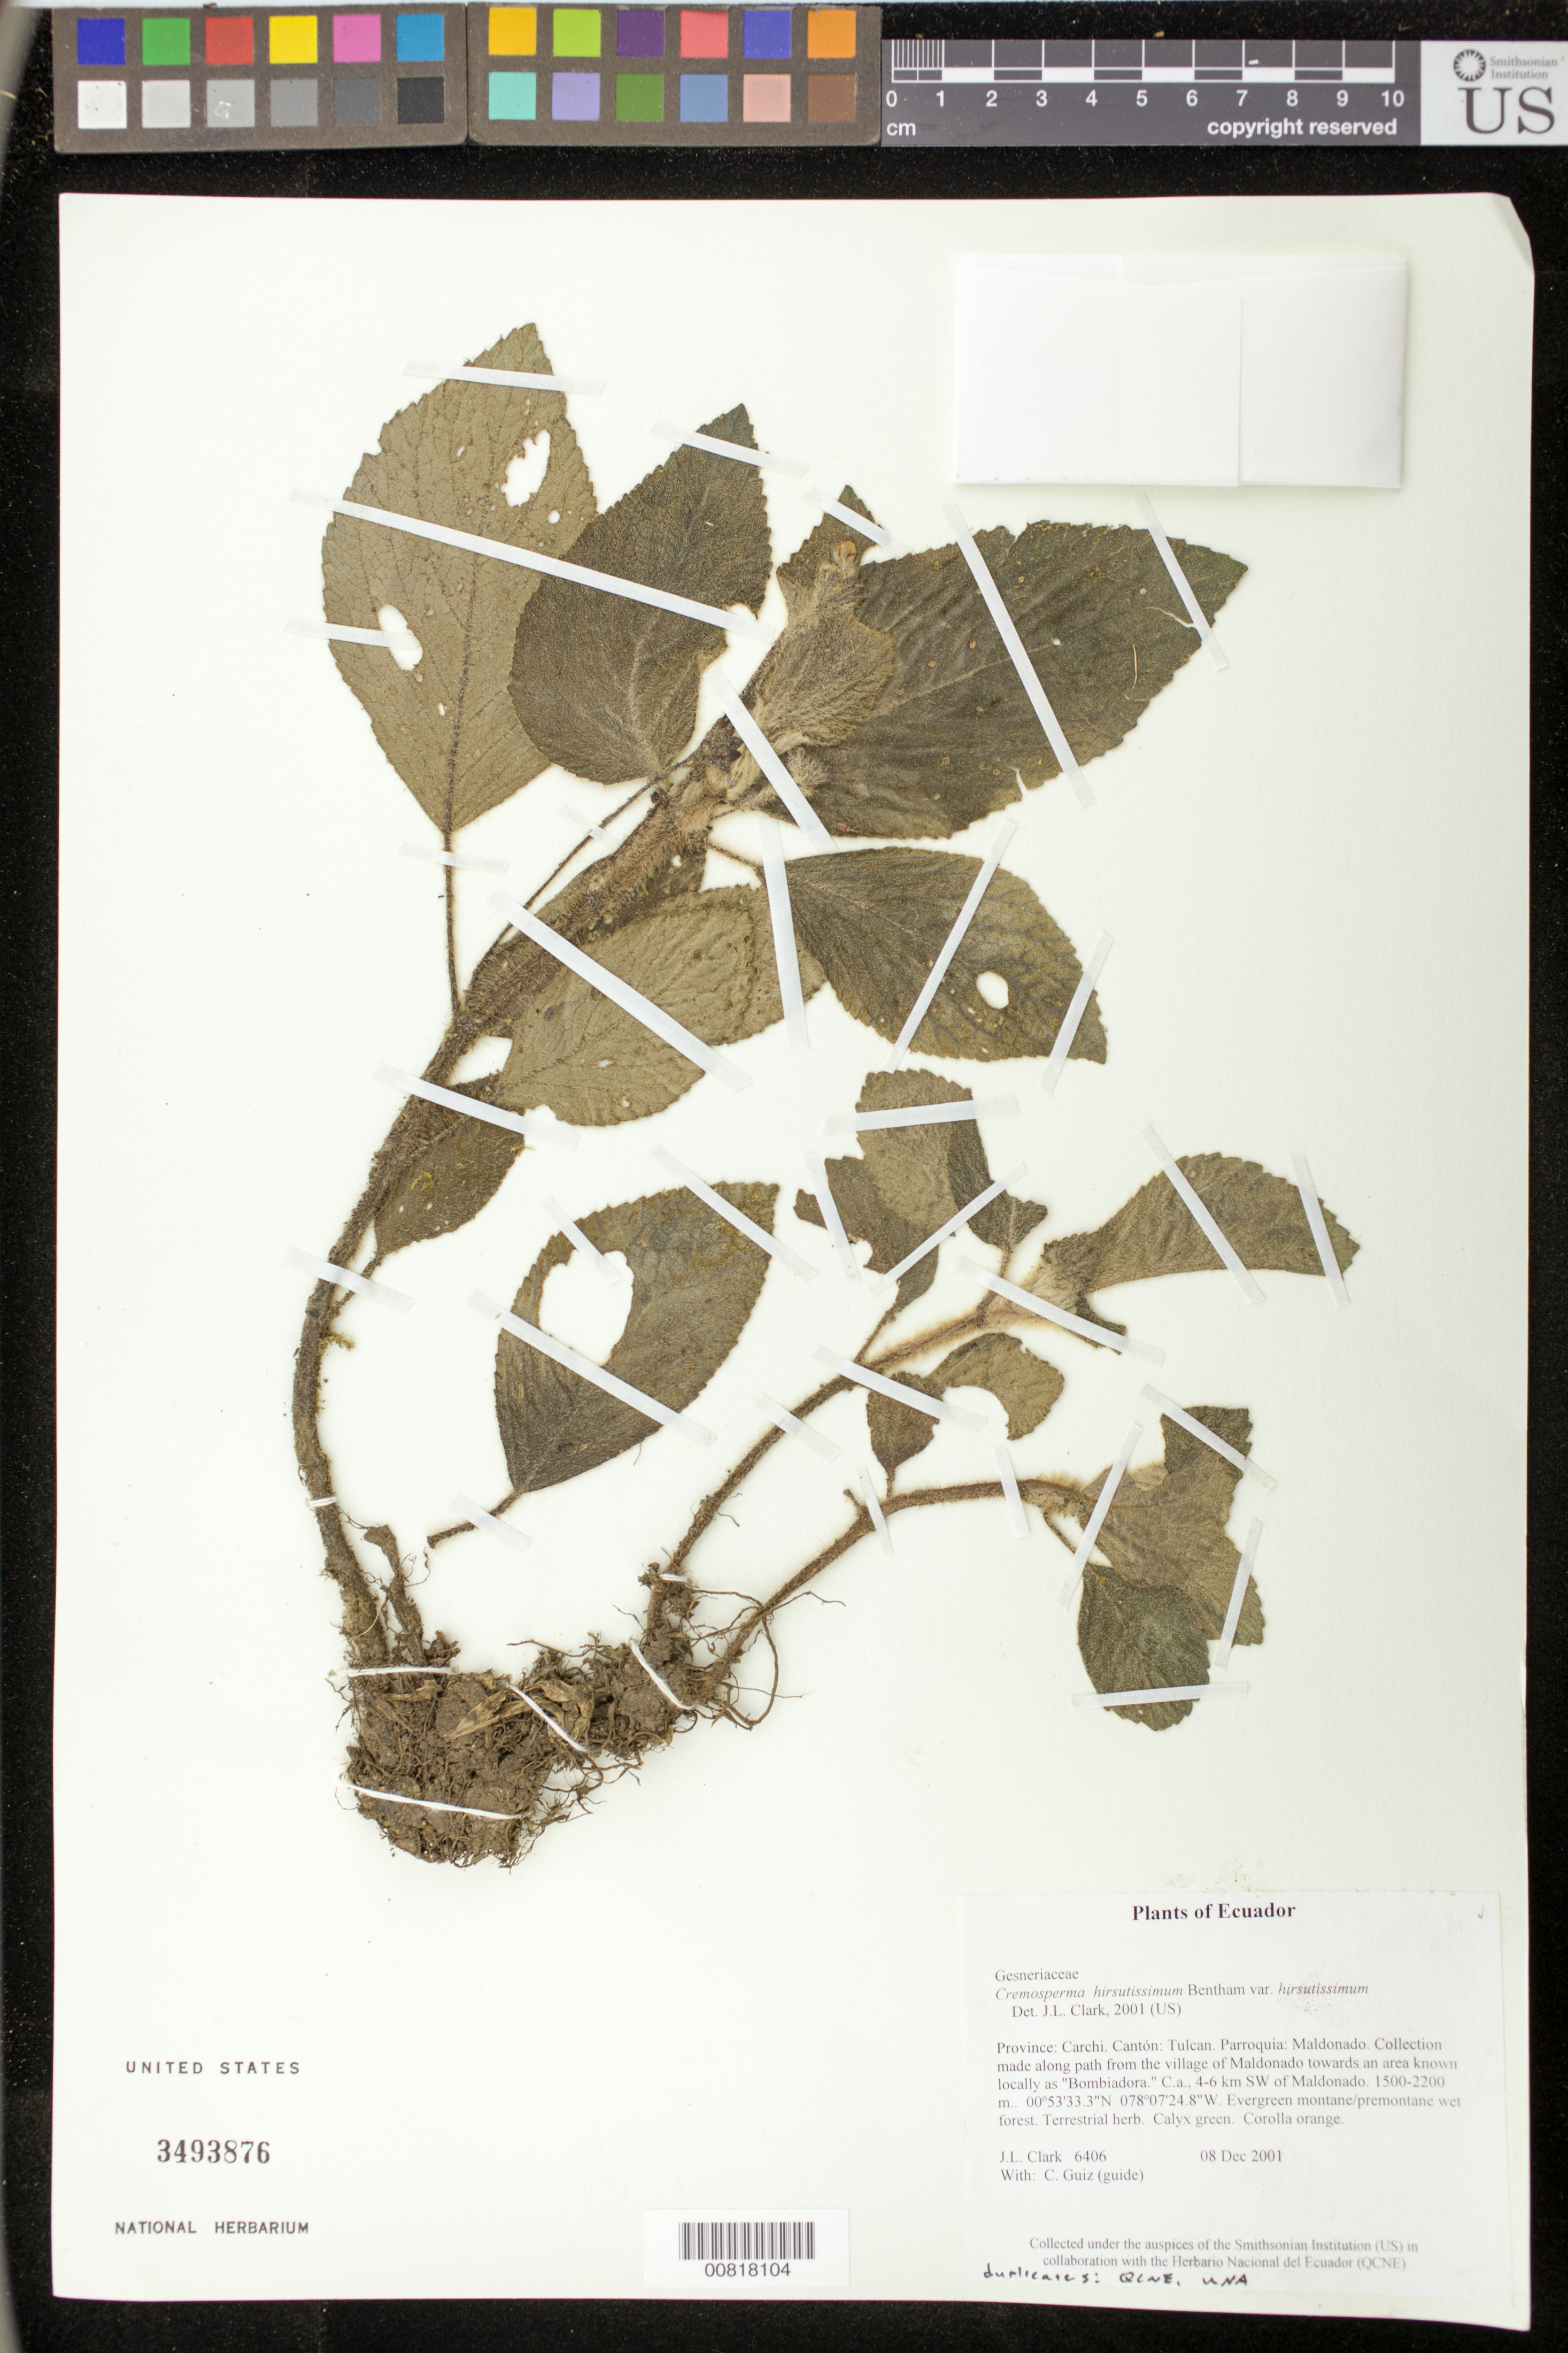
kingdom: Plantae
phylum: Tracheophyta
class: Magnoliopsida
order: Lamiales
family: Gesneriaceae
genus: Cremosperma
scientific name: Cremosperma hirsutissimum var. hirsutissimum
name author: Benth.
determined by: Clark, J. L., (SEL), The Marie Selby Botanical Garden (UNITED STATES)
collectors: J. L. Clark & C. Guiz (guide)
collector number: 6406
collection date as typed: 08 Dec 2001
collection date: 2001-12-08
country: Ecuador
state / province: Carchi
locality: Tulcan. Parroquia: Maldonado. Collection made along path from the village of Maldonado towards an area known locally as "Bombiadora." C.a., 4-6 km SW of Maldonado.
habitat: Evergreen montane/premontane wet forest.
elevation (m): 1500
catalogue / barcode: US 3493876